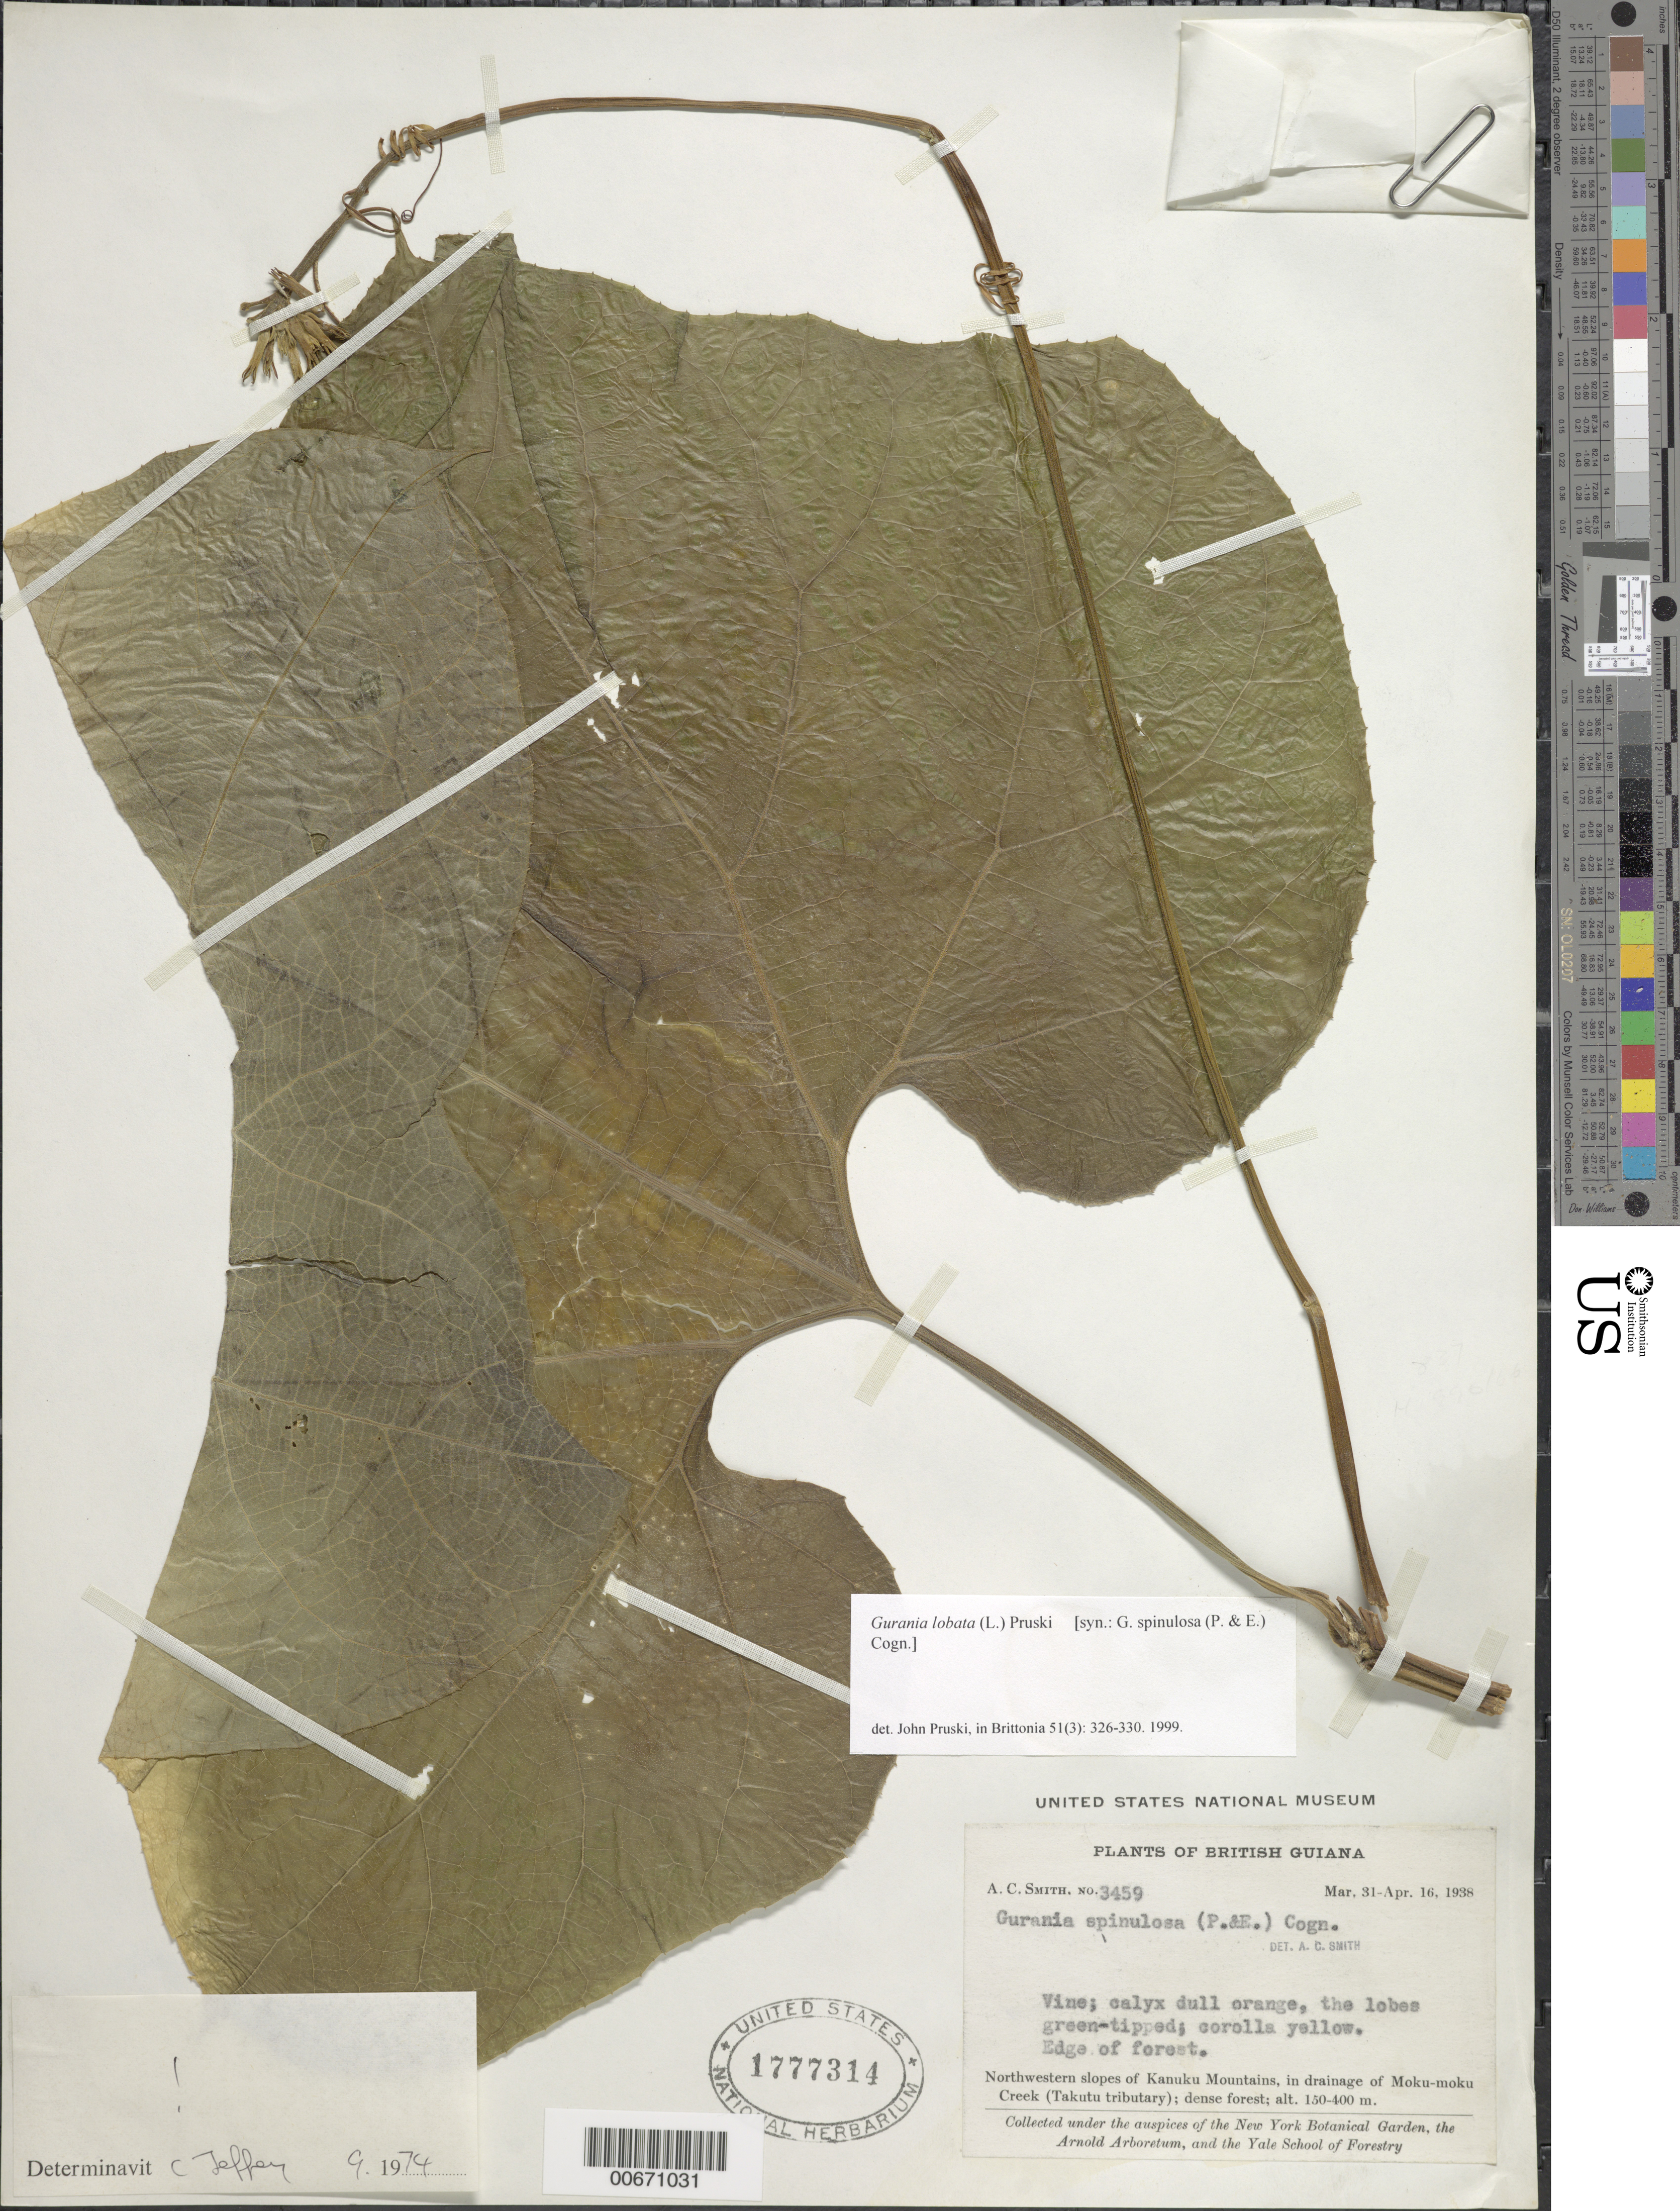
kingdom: Plantae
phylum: Tracheophyta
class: Magnoliopsida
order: Cucurbitales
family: Cucurbitaceae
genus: Gurania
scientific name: Gurania lobata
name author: (L.) Pruski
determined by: Pruski, J. F.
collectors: A. C. Smith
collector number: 3459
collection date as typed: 31-Mar-38 to 16-Apr-38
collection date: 1938-03-31/1938-04-16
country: Guyana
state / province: U. Takutu-U. Essequibo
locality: Kanuku Mts., NW slopes, in drainage of Moku-moku Creek (Takutu tributary)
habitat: Edge of dense forest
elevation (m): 150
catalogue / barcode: US 1777314